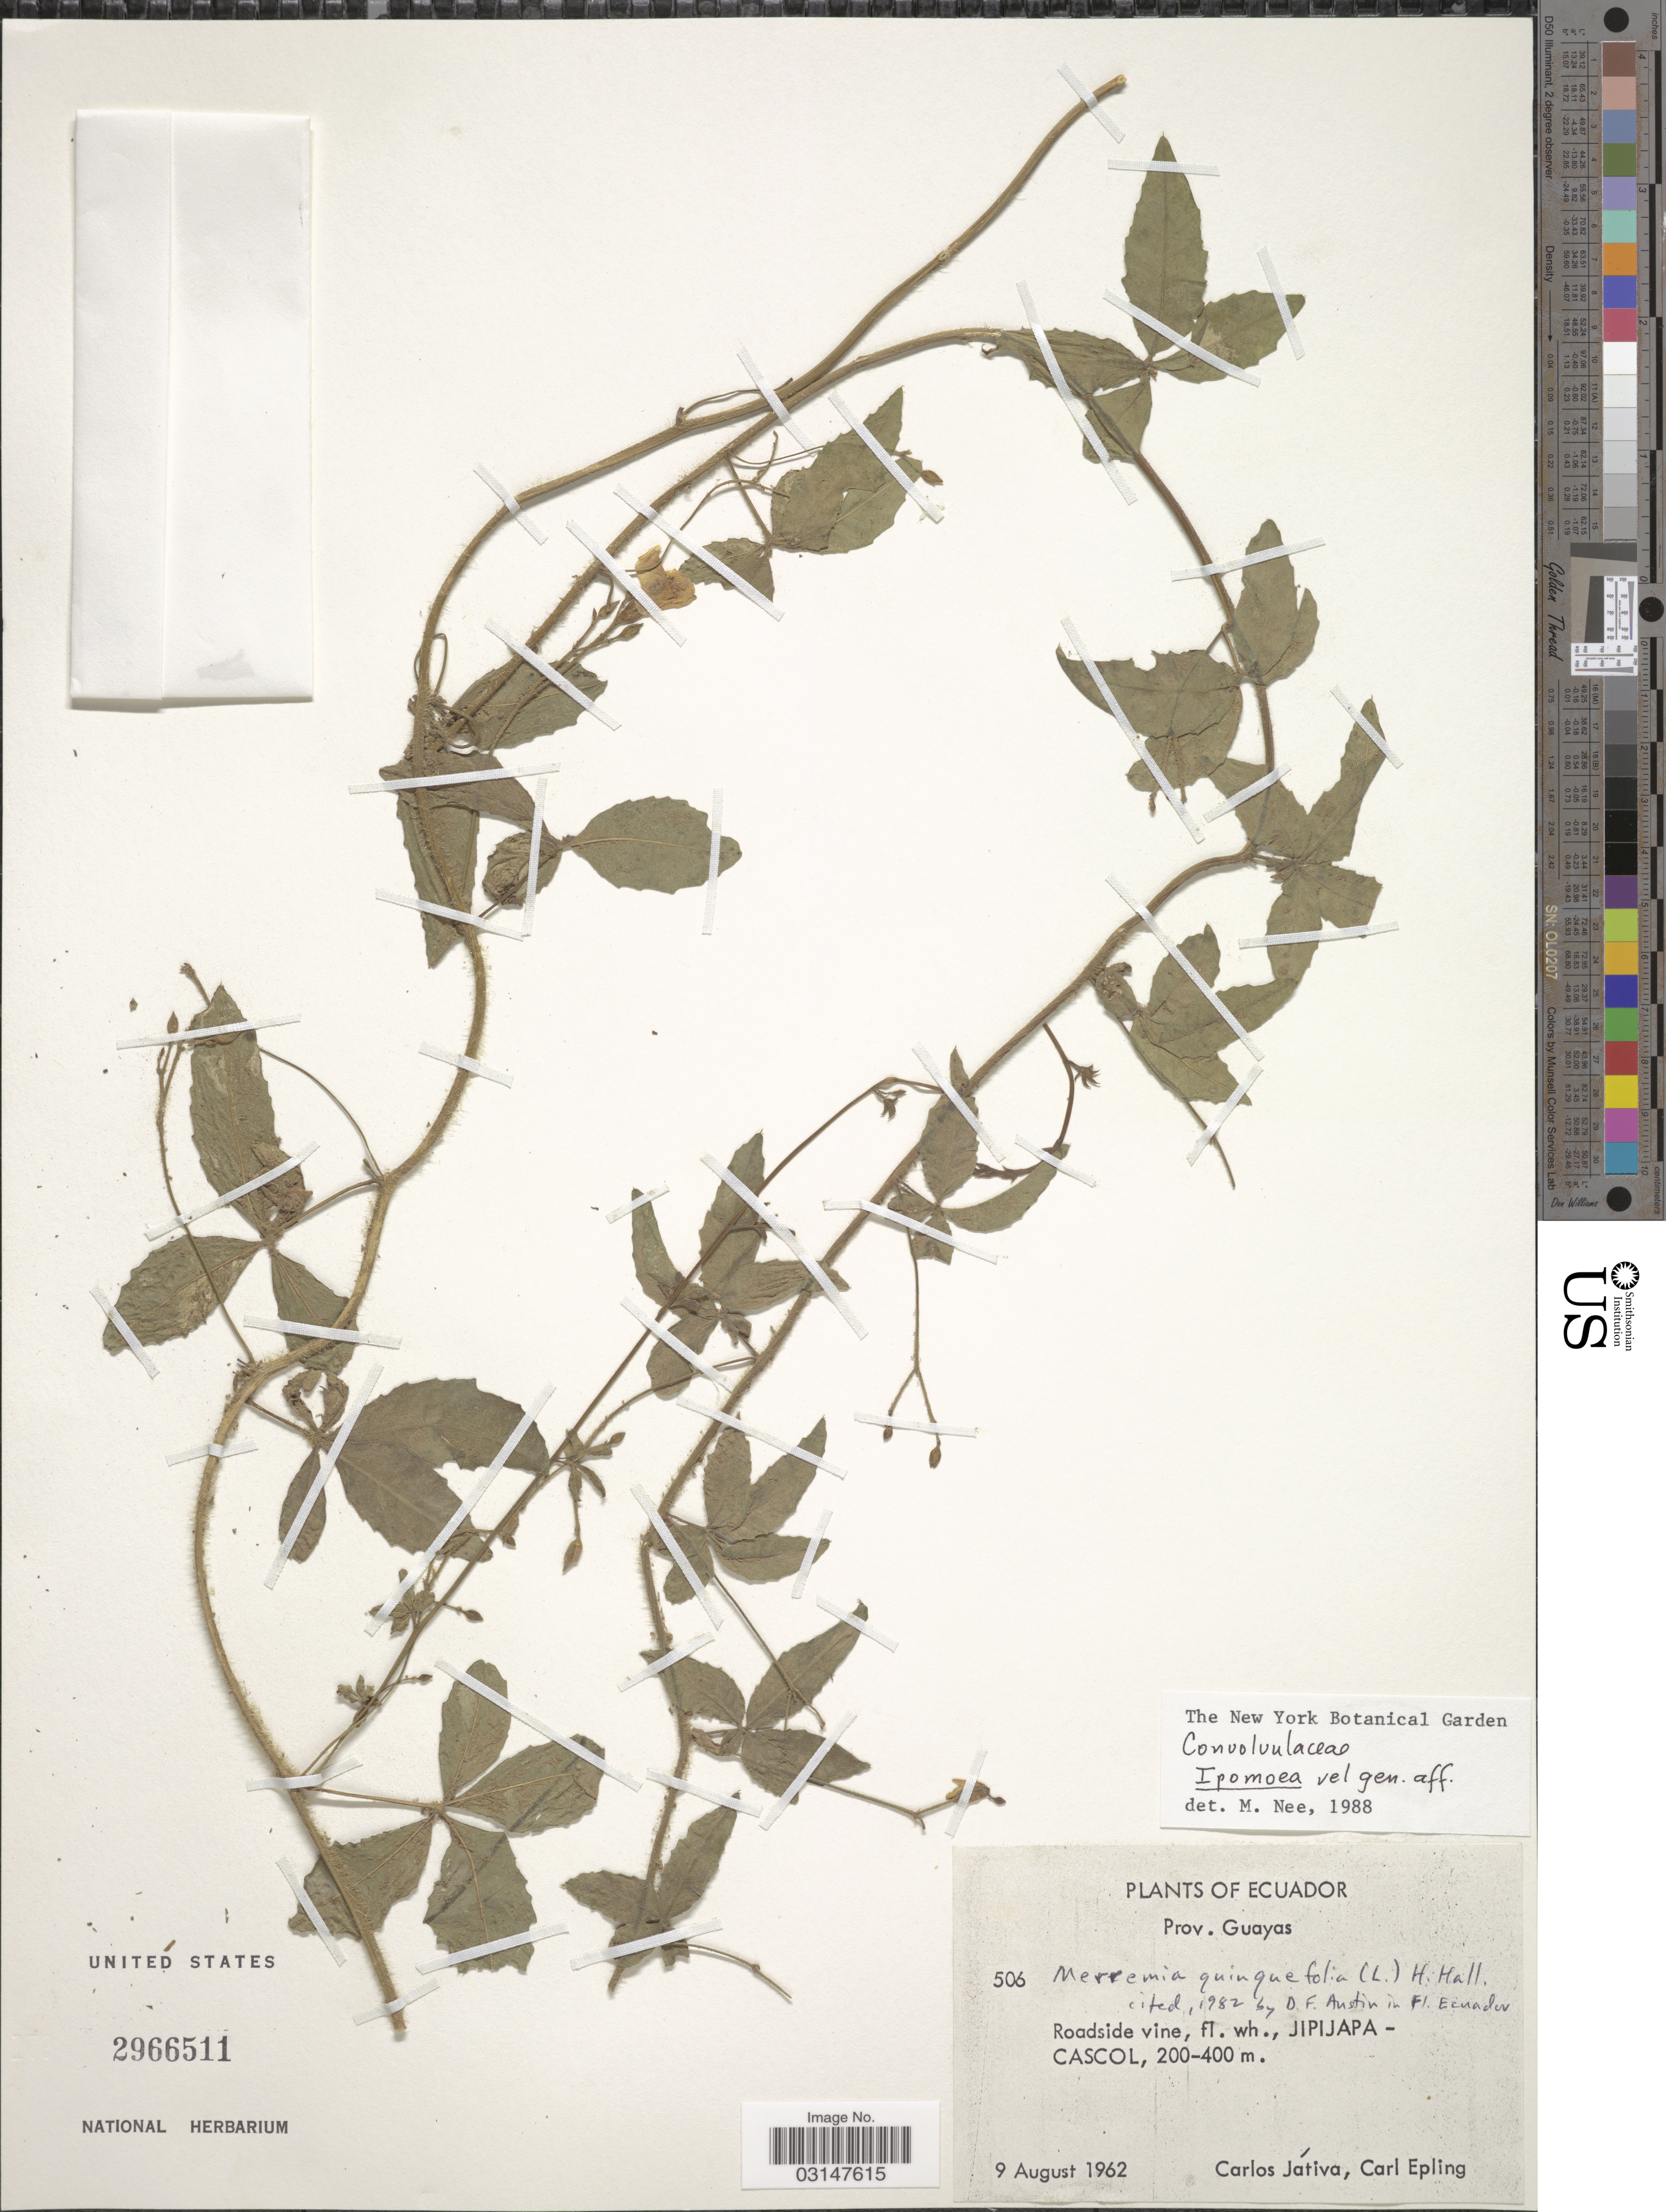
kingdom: Plantae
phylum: Tracheophyta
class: Magnoliopsida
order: Solanales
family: Convolvulaceae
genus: Distimake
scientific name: Distimake quinquefolius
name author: (L.) A. R. Simões & Staples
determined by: Strong, Mark T., (BOT), Smithsonian Institution - National Museum of Natural History (UNITED STATES)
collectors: C. D. Játiva & C. C. Epling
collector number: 506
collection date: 1962-08-09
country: Ecuador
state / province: Guayas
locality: Jipijapa - Cascol.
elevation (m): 200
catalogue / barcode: US 2966511